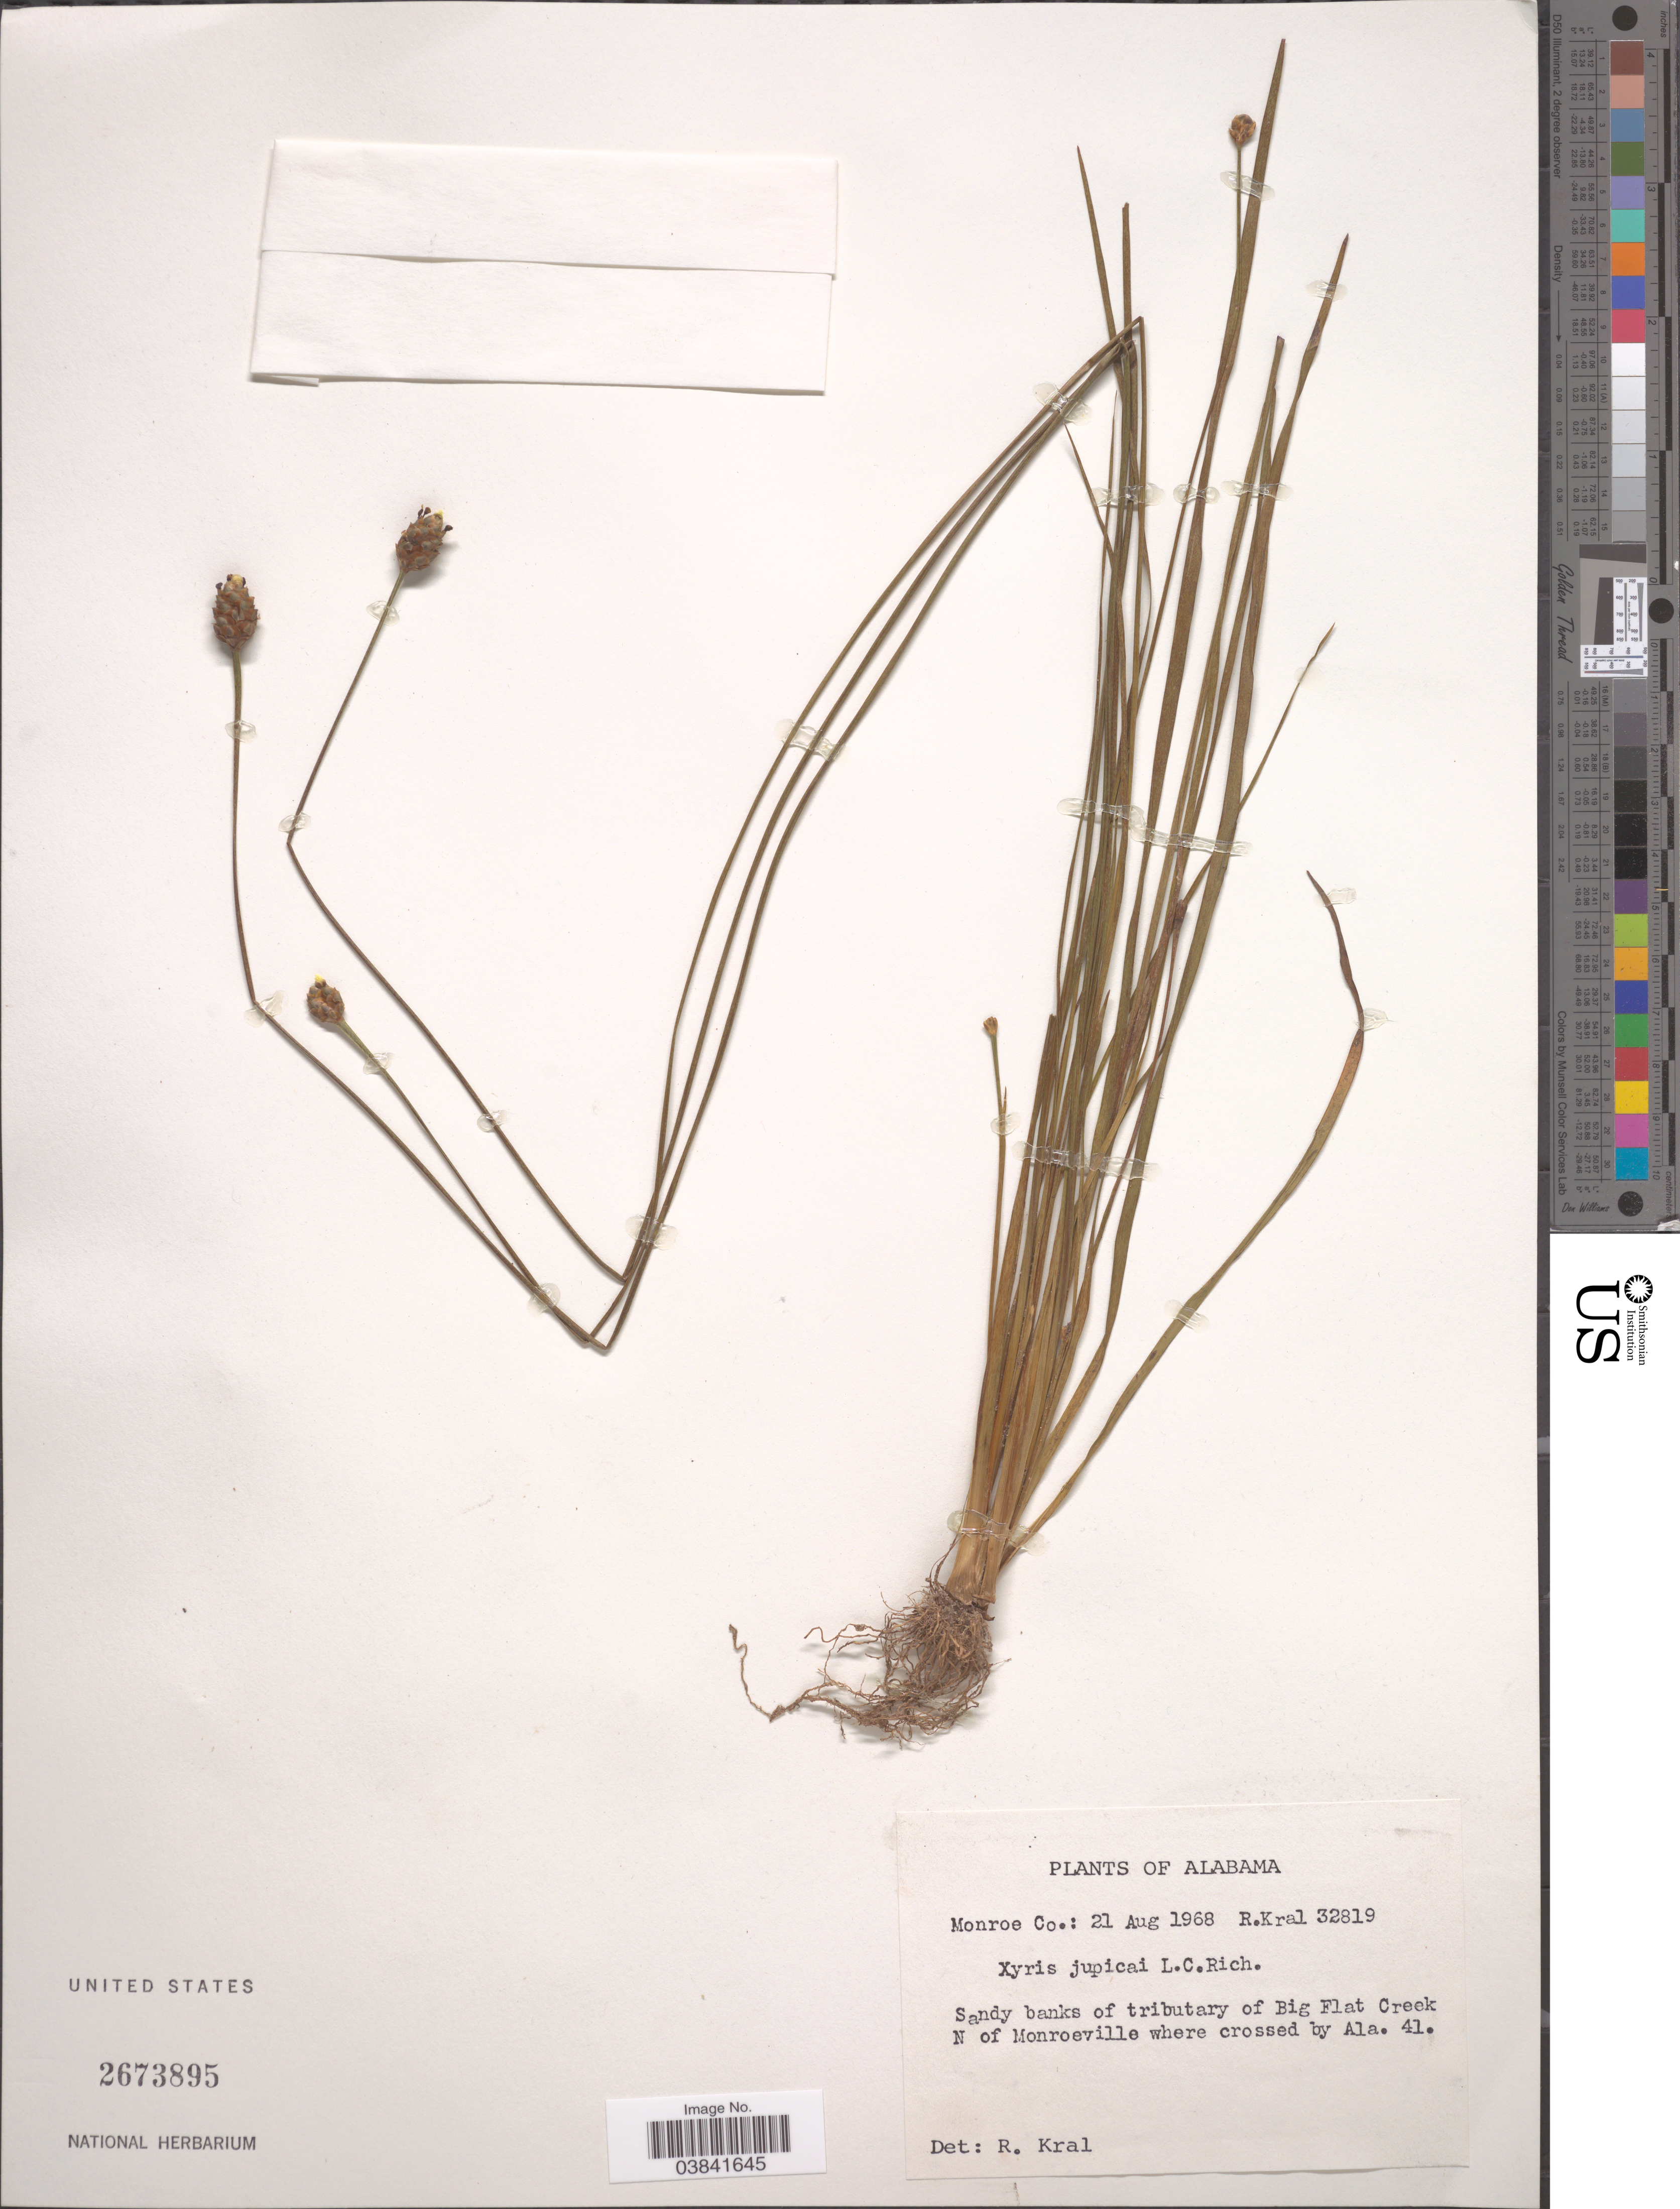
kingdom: Plantae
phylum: Tracheophyta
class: Liliopsida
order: Poales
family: Xyridaceae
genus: Xyris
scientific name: Xyris jupicai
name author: Rich.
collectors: R. Kral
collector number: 32819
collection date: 1968-08-21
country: United States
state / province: Alabama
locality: Monroe Co.: Sandy banks of tributary of Big Flat Creek N of Monroeville where crossed by Ala. 41.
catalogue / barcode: US 2673895